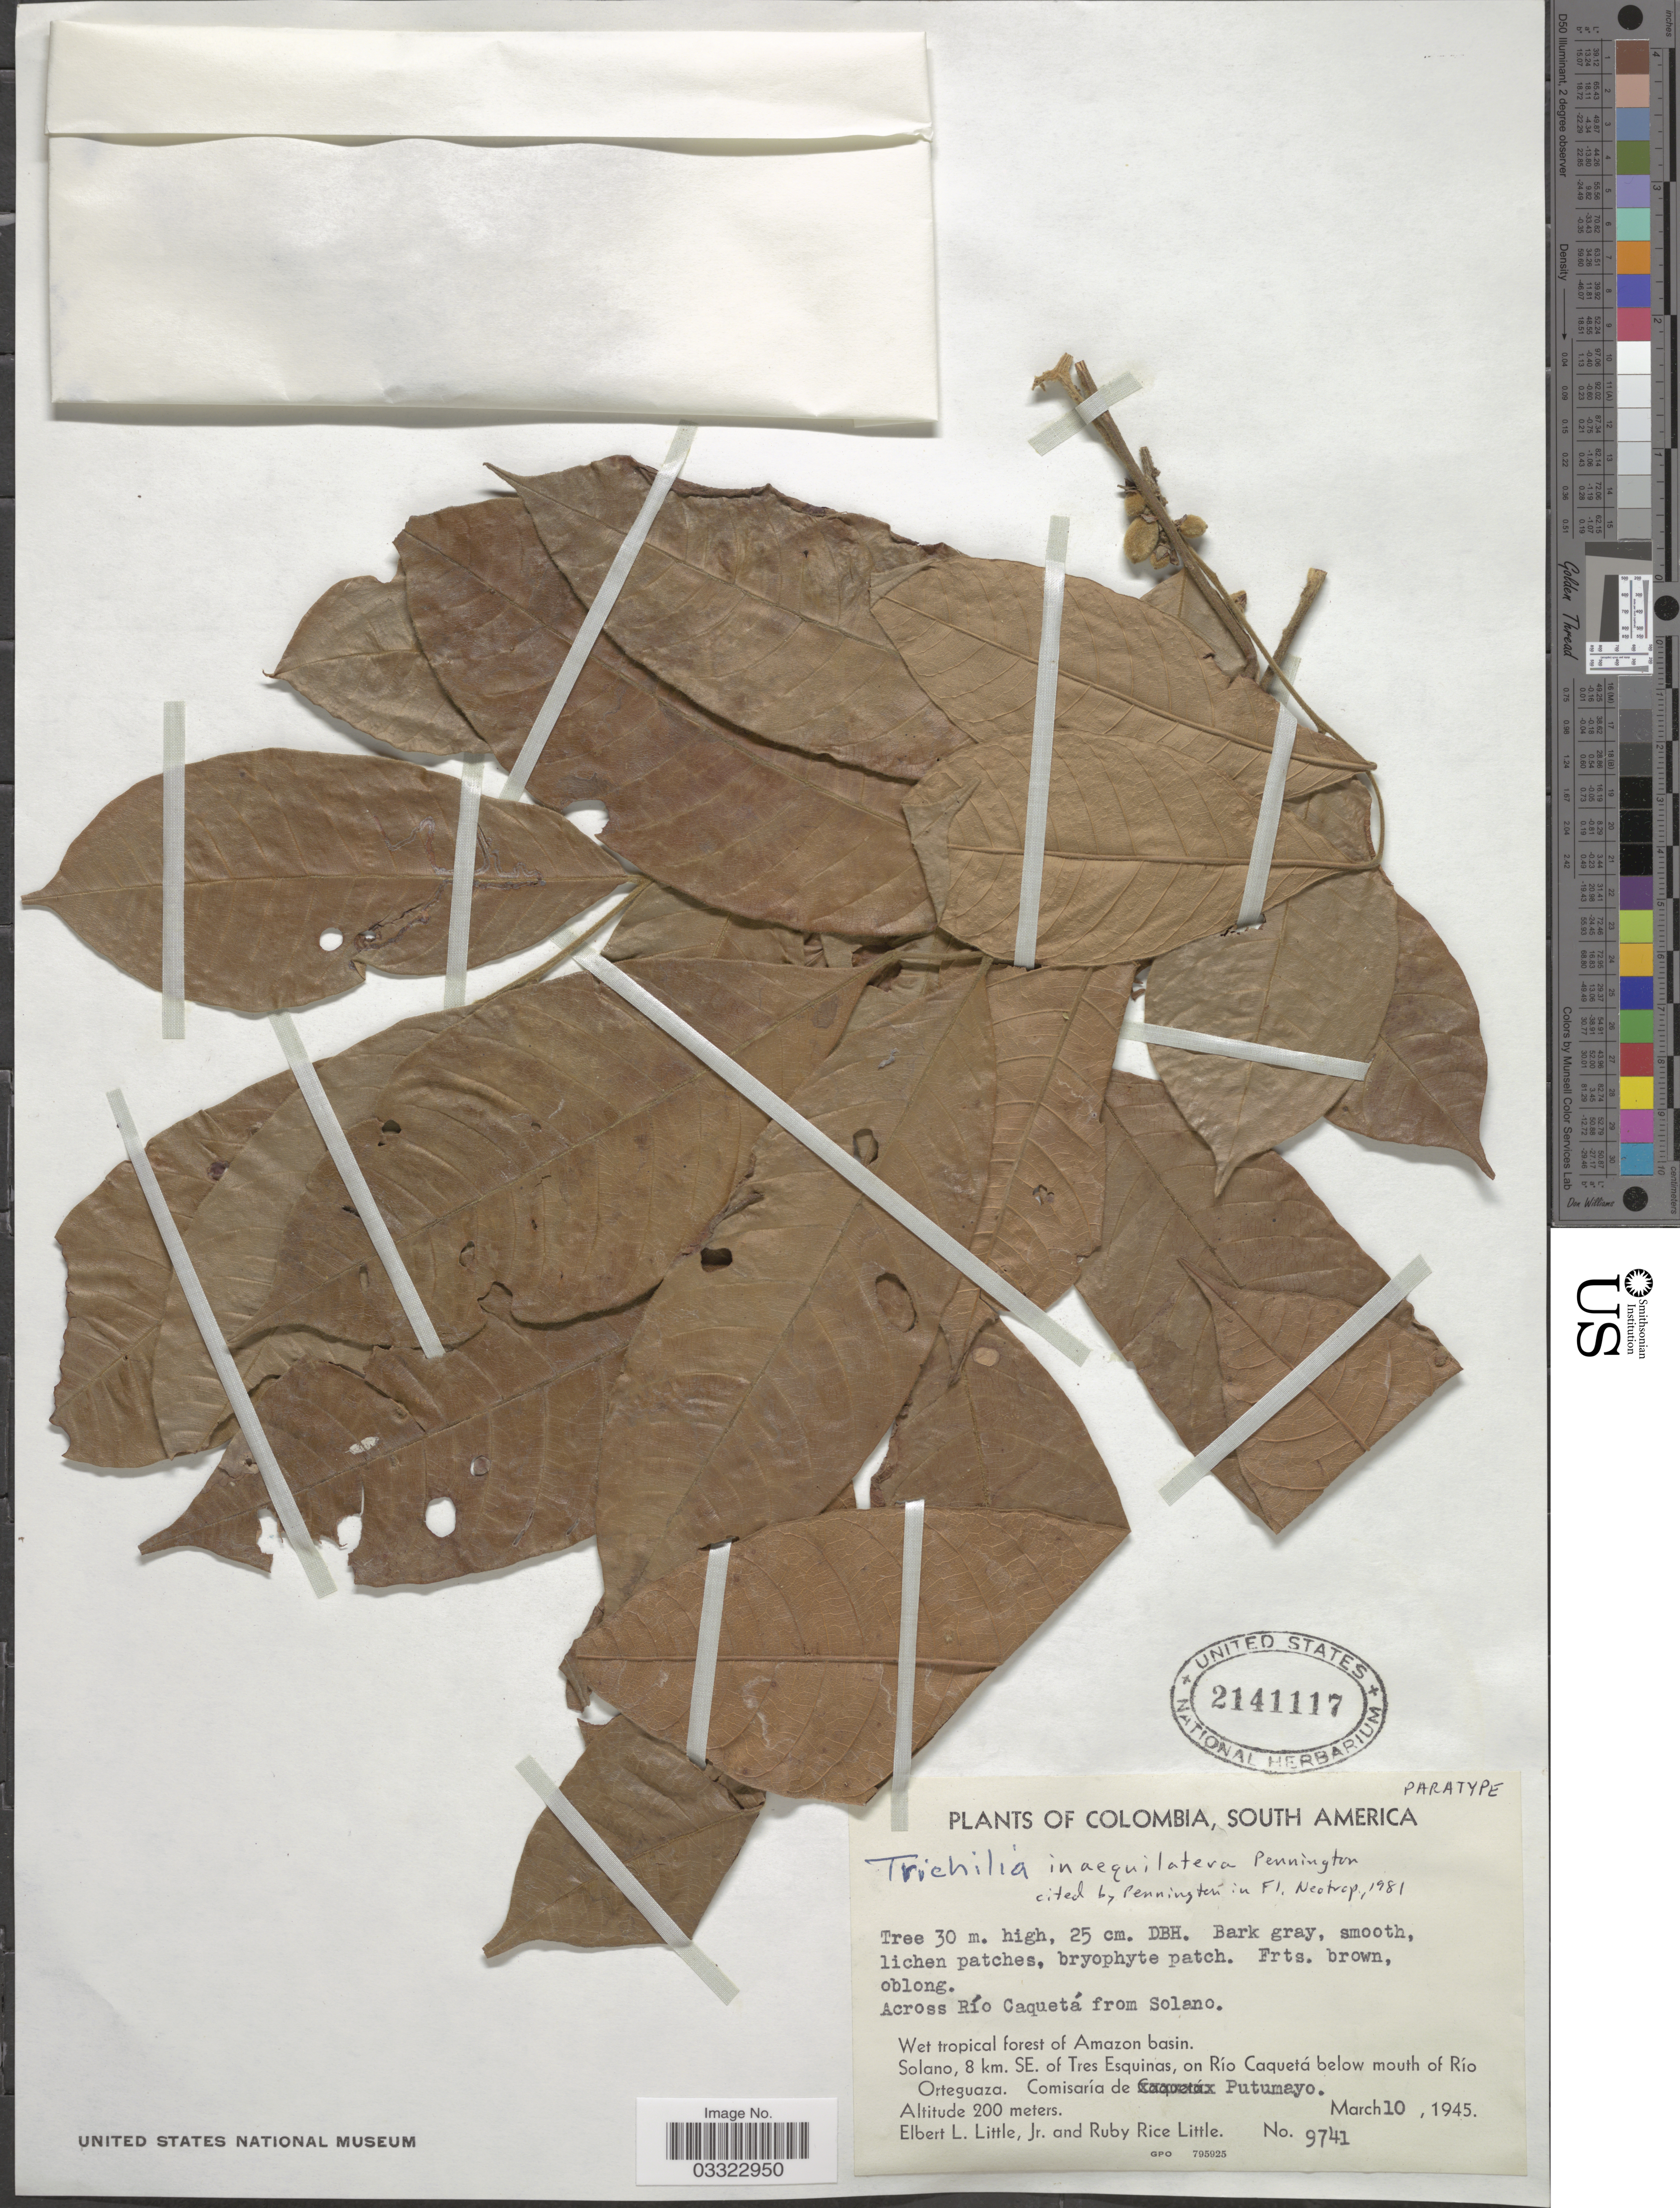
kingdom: Plantae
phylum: Tracheophyta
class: Magnoliopsida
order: Sapindales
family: Meliaceae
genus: Trichilia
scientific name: Trichilia inaequilatera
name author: T.D. Penn.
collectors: E. L. Little & R. R. Little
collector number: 9741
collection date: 1945-03-10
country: Colombia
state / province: Putumayo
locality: Across Río Caquetá from Solano. Wet tropical of Amazon basin. Solano, 8 km. SE. of Tres Esquinas, on Río Caquetá below mouth of Río Orteguaza. Comisaría de Putumayo.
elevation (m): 200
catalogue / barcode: US 2141117